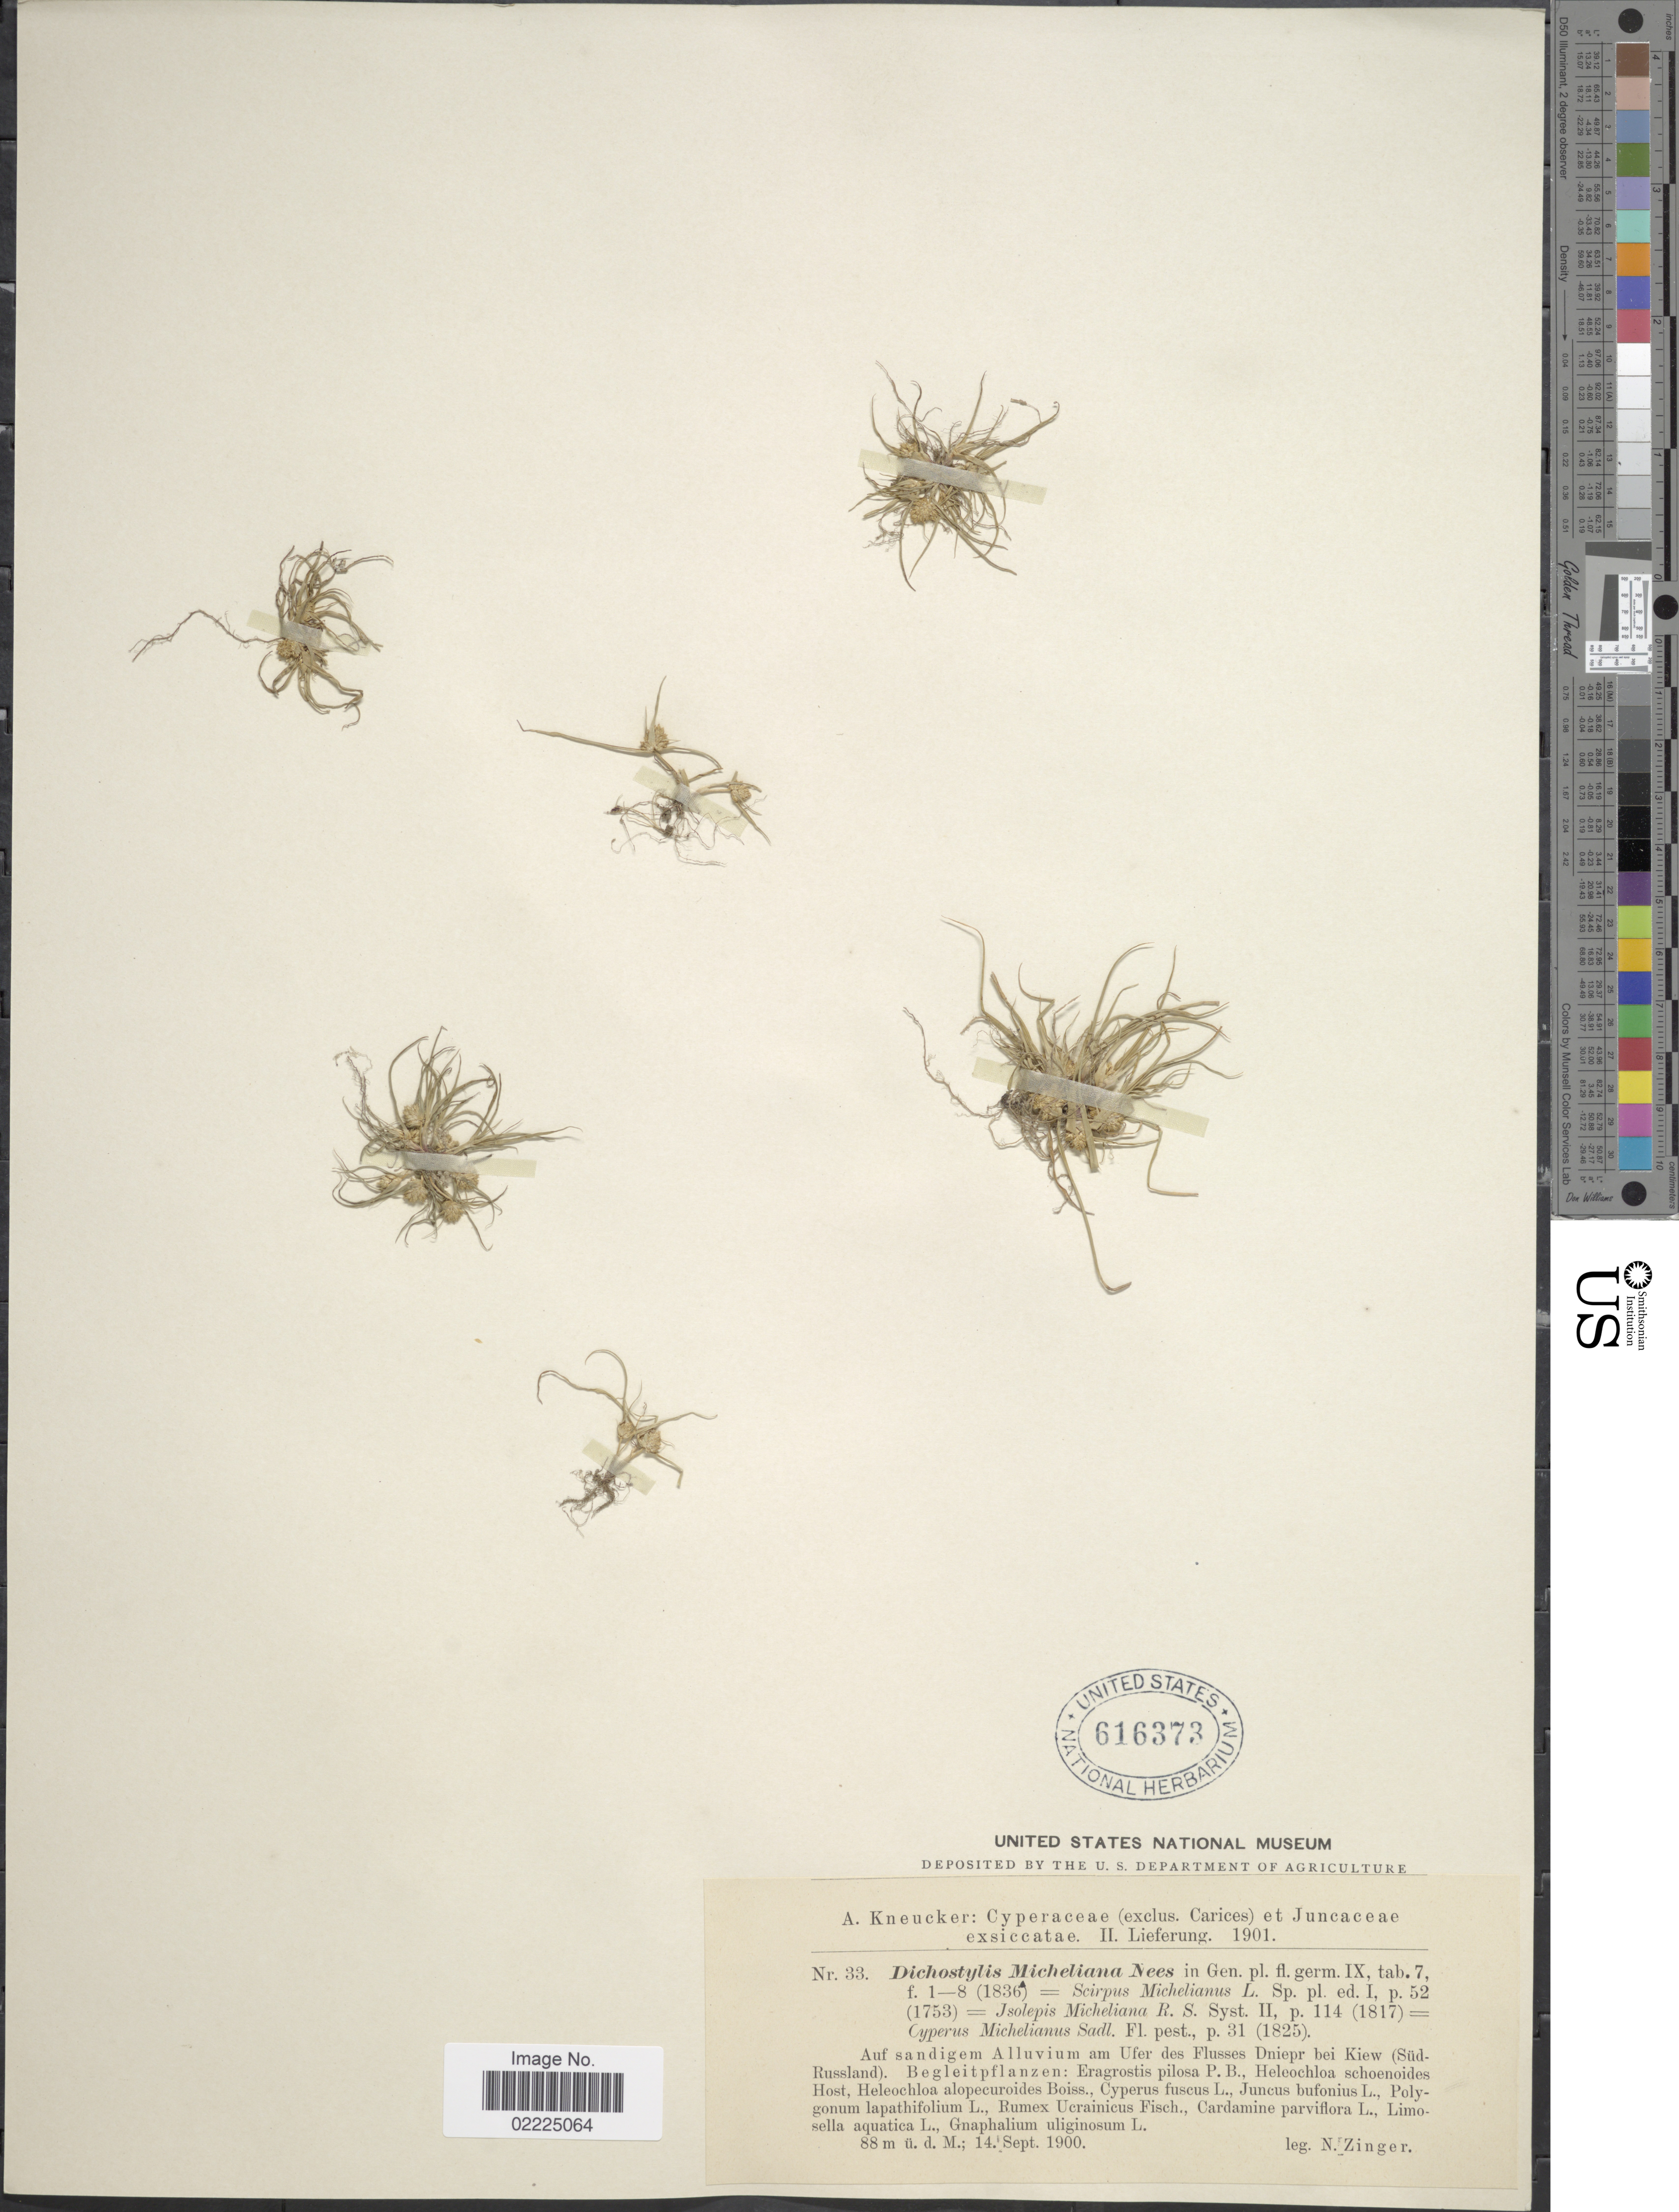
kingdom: Plantae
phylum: Tracheophyta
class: Liliopsida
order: Poales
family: Cyperaceae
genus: Cyperus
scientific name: Cyperus michelianus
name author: (L.) Delile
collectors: N. Zinger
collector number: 33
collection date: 1900-09-14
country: Ukraine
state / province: Kiev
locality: Auf sandigem Alluvium am Ufer des Flusses Dniepr bei Kiew (Süd-Russland)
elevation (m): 88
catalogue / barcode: US 616373